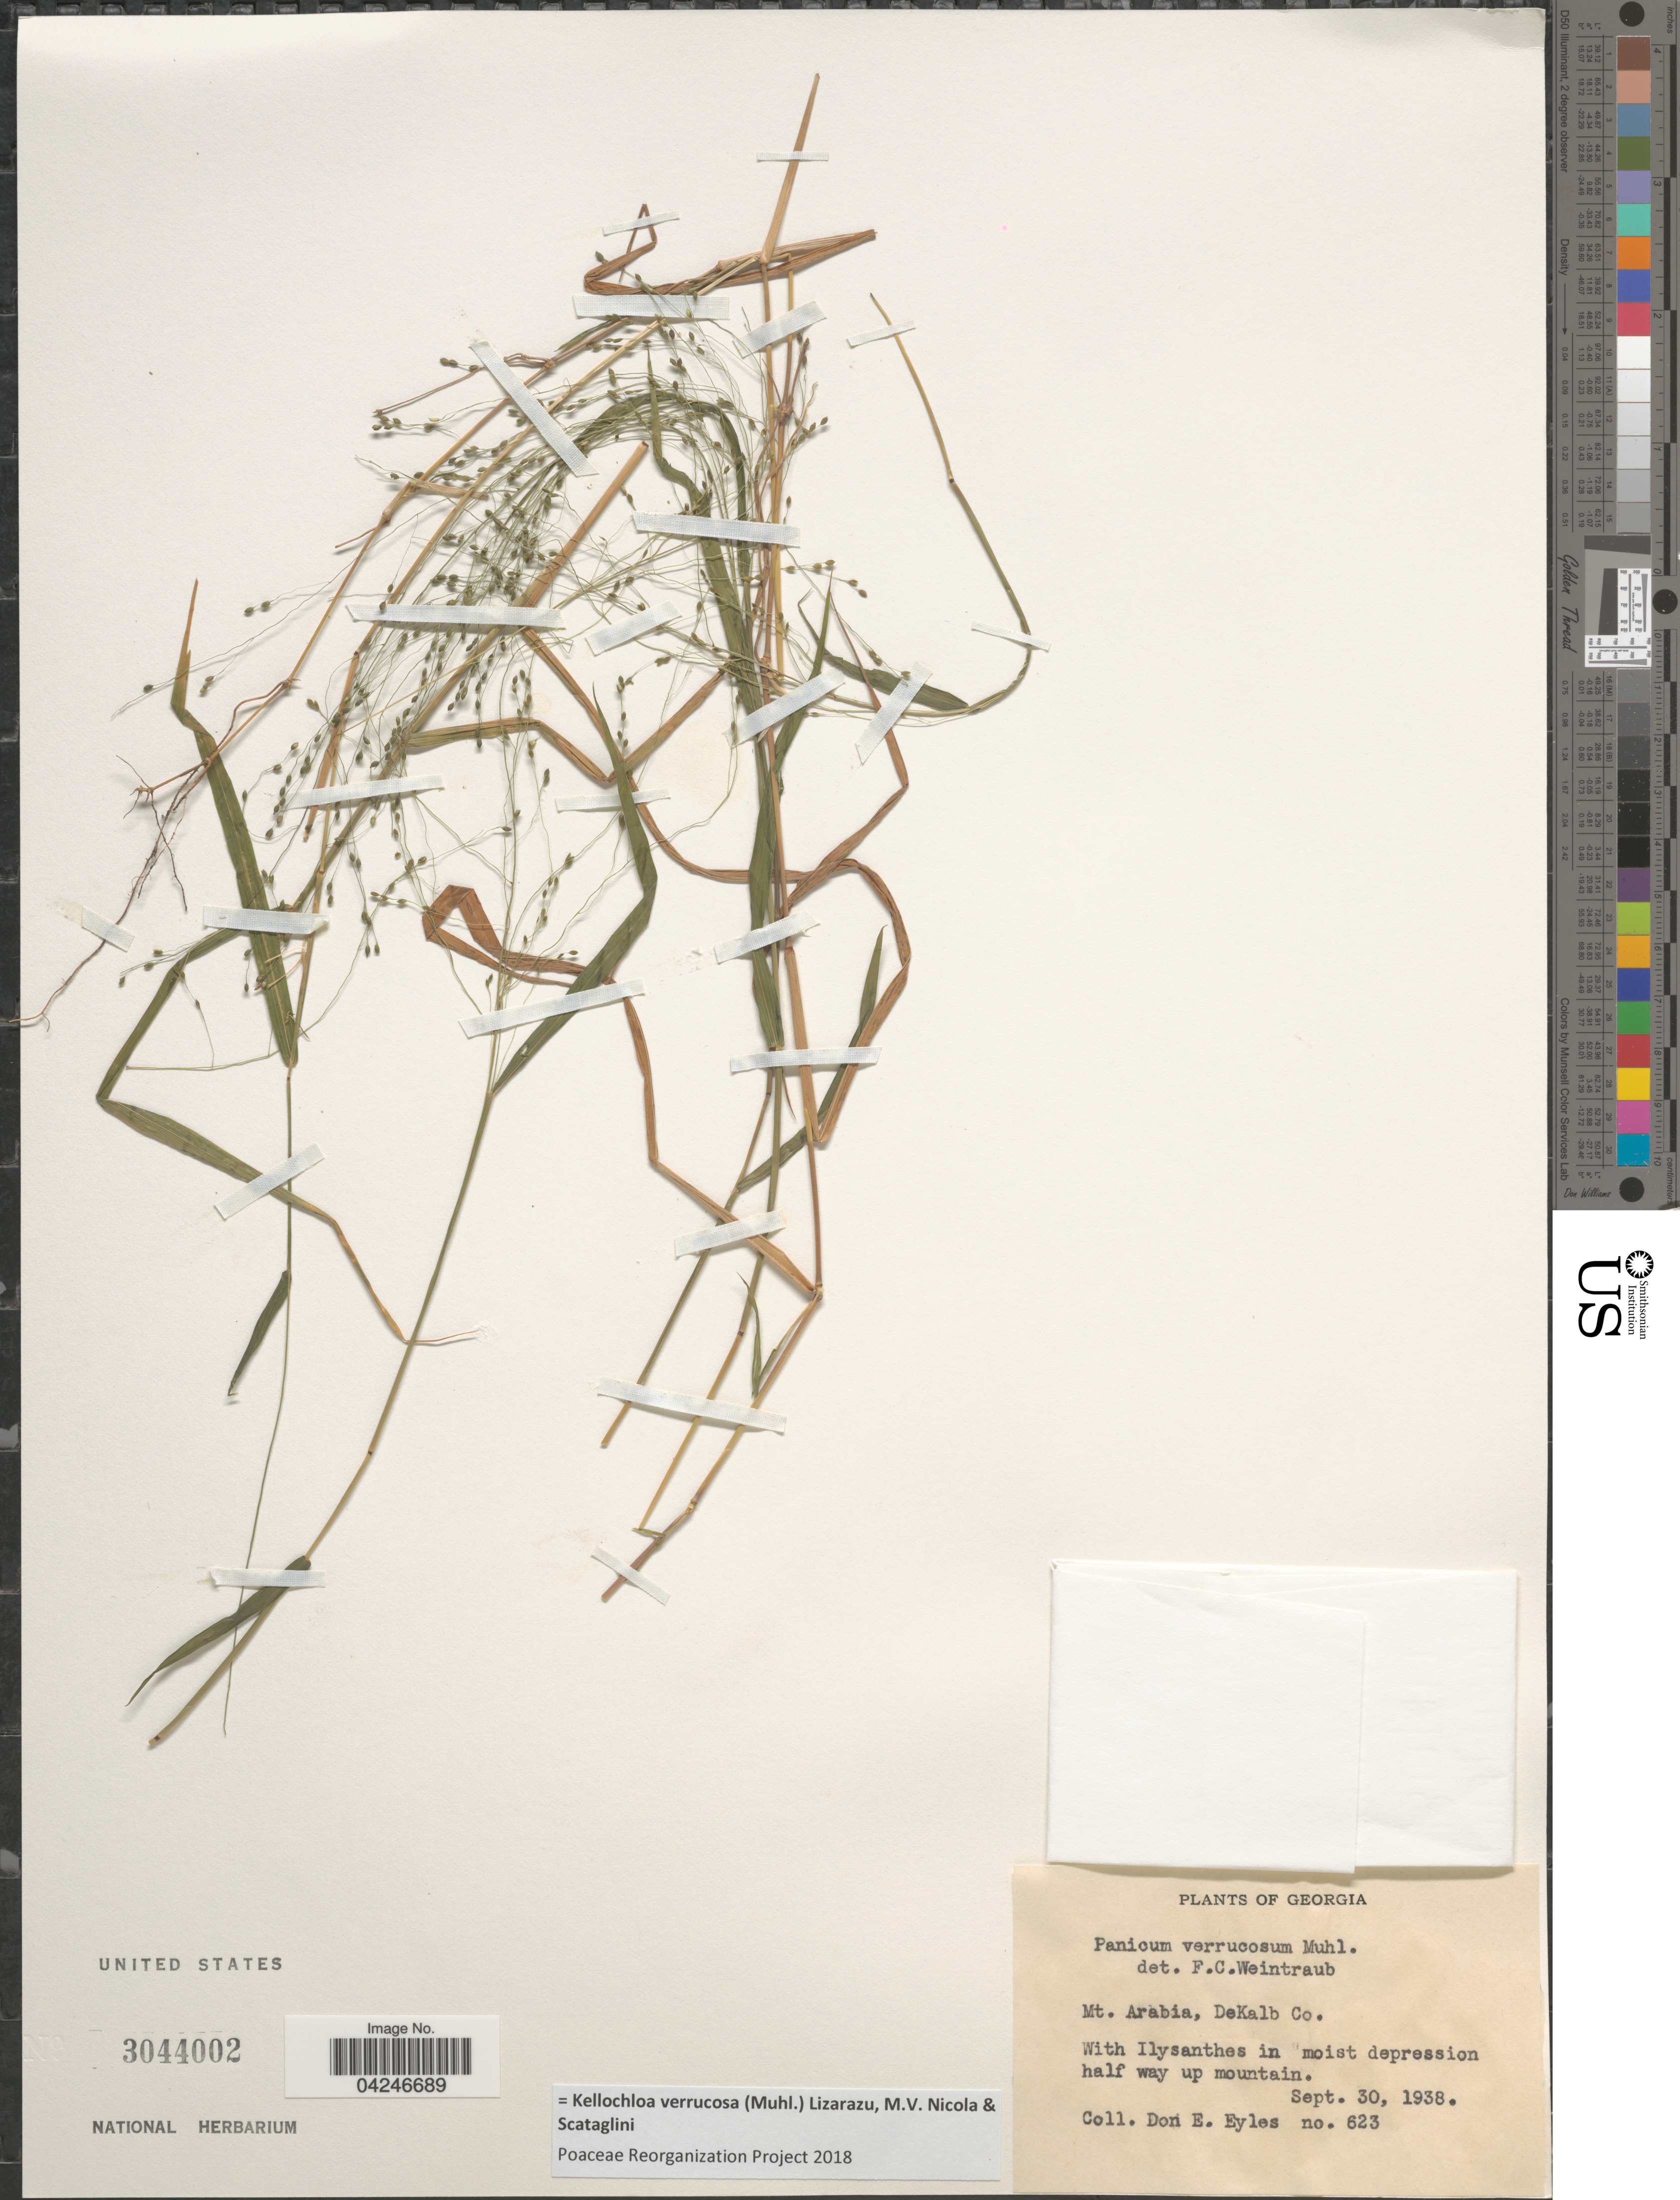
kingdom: Plantae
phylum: Tracheophyta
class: Liliopsida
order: Poales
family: Poaceae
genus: Kellochloa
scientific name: Kellochloa verrucosa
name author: (Muhl.) Lizarazu et al.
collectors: D. Eyles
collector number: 623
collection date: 1938-09-30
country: United States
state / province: Georgia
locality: Mt. Arabia, DeKalb Co.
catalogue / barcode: US 3044002